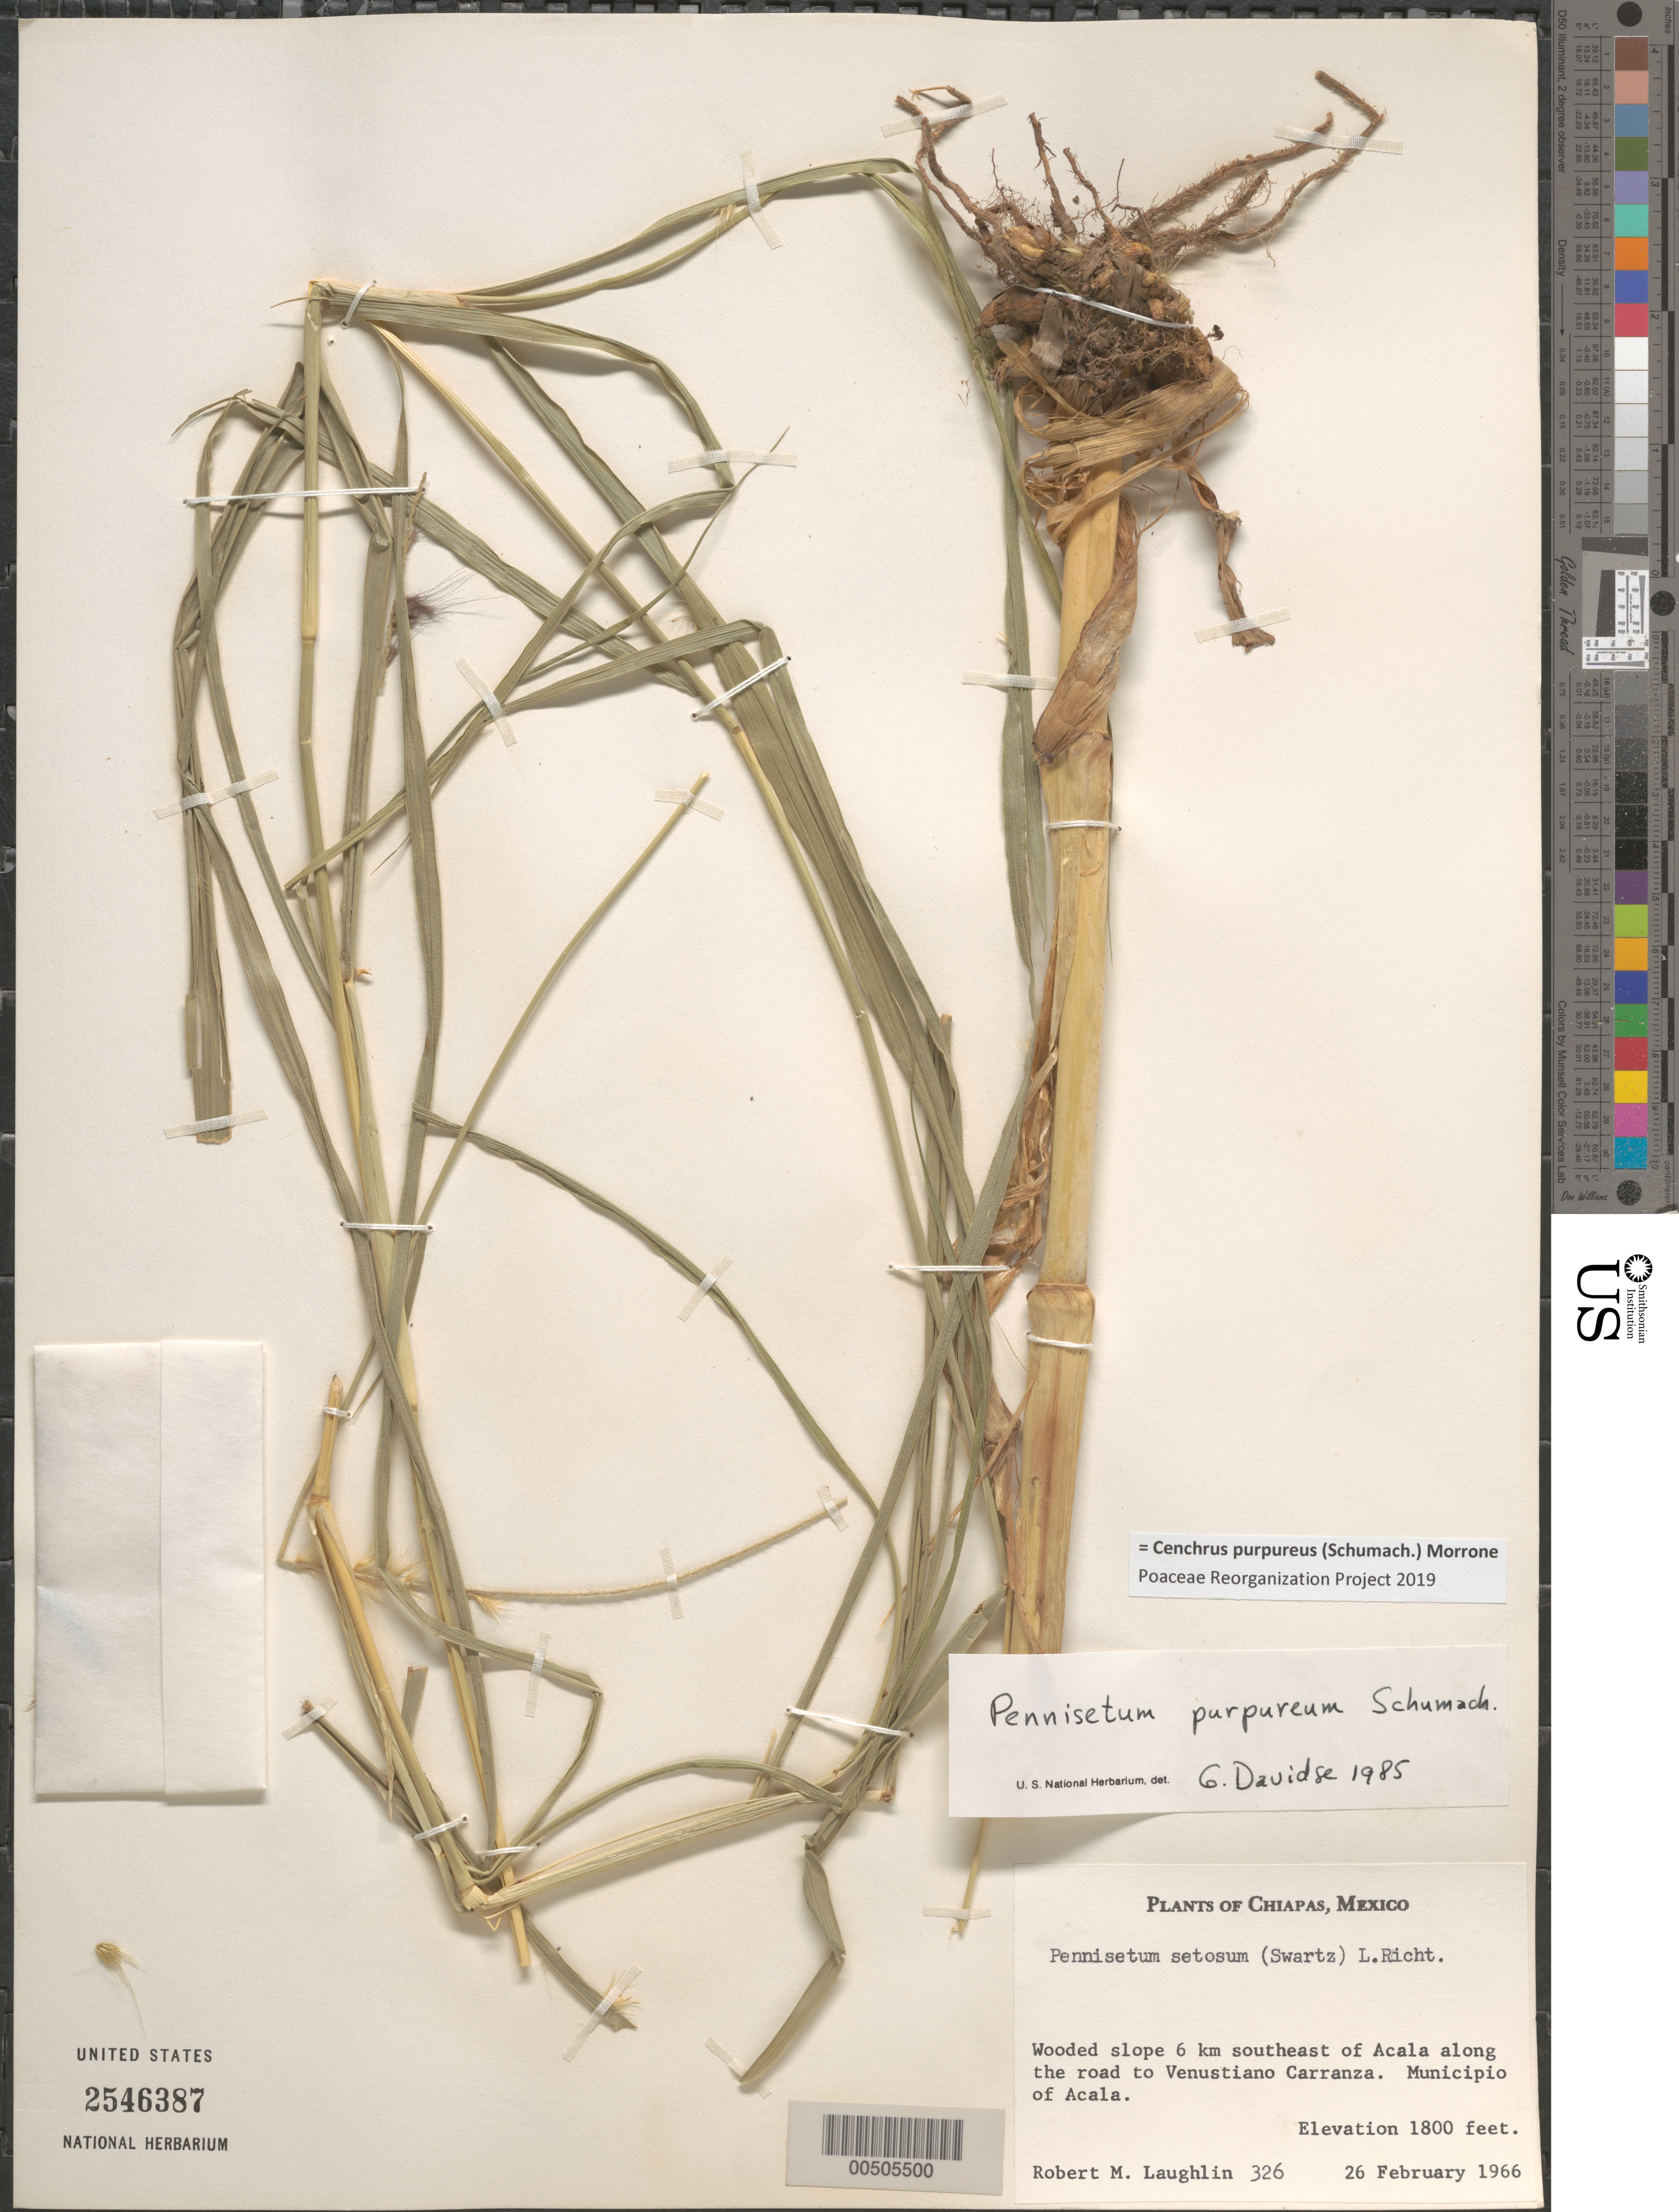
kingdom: Plantae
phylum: Tracheophyta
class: Liliopsida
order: Poales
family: Poaceae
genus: Cenchrus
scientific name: Cenchrus purpureus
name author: (Schumach.) Morrone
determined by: Poaceae Reorganization Project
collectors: R. M. Laughlin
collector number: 326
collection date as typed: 26 Feb 1966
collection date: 1966-02-26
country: Mexico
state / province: Chiapas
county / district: Acala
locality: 6 km SE of Acala along the road to Venustiano Carranza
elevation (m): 549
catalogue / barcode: US 2546387